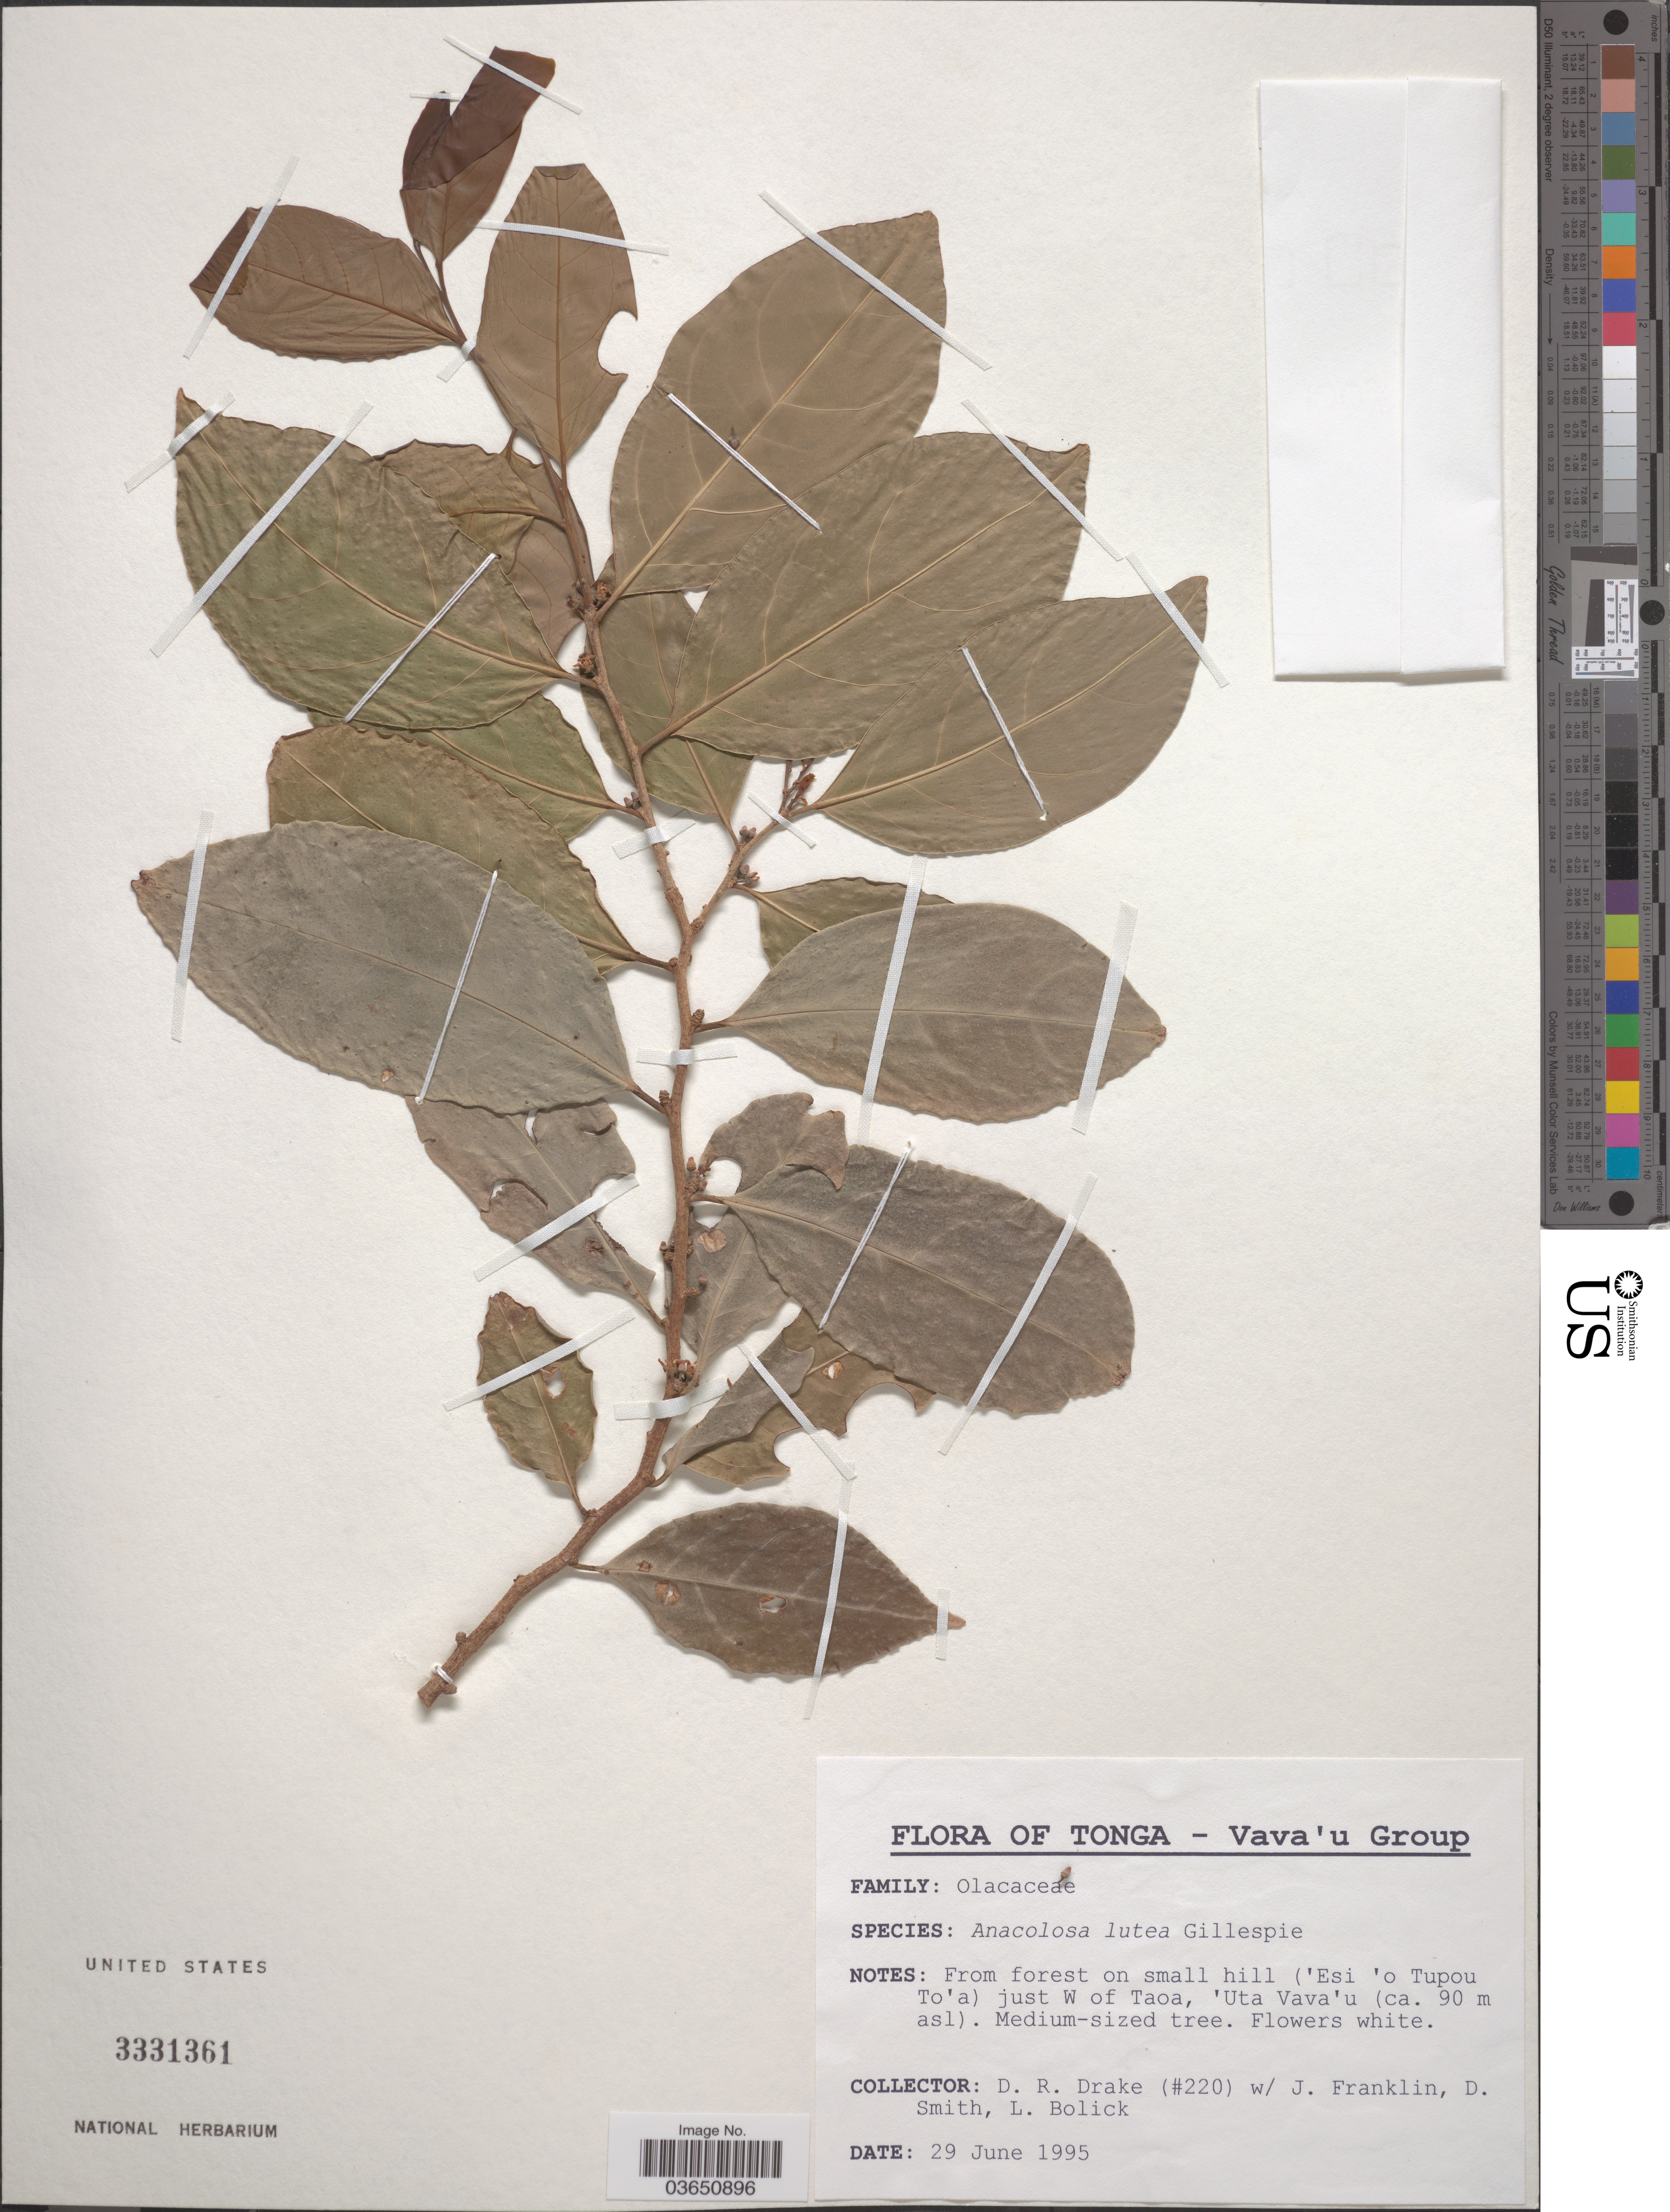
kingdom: Plantae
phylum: Tracheophyta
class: Magnoliopsida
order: Santalales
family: Aptandraceae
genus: Anacolosa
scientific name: Anacolosa lutea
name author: Gillespie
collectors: D.R. Drake, J. Franklin, D. Smith & L. Bolick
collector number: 220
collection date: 1995-06-29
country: Tonga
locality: Vava'u Group. ('Esi 'o tupou To'a) just W of Taoa, 'Uta Vava'u.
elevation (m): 90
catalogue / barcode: US 3331361